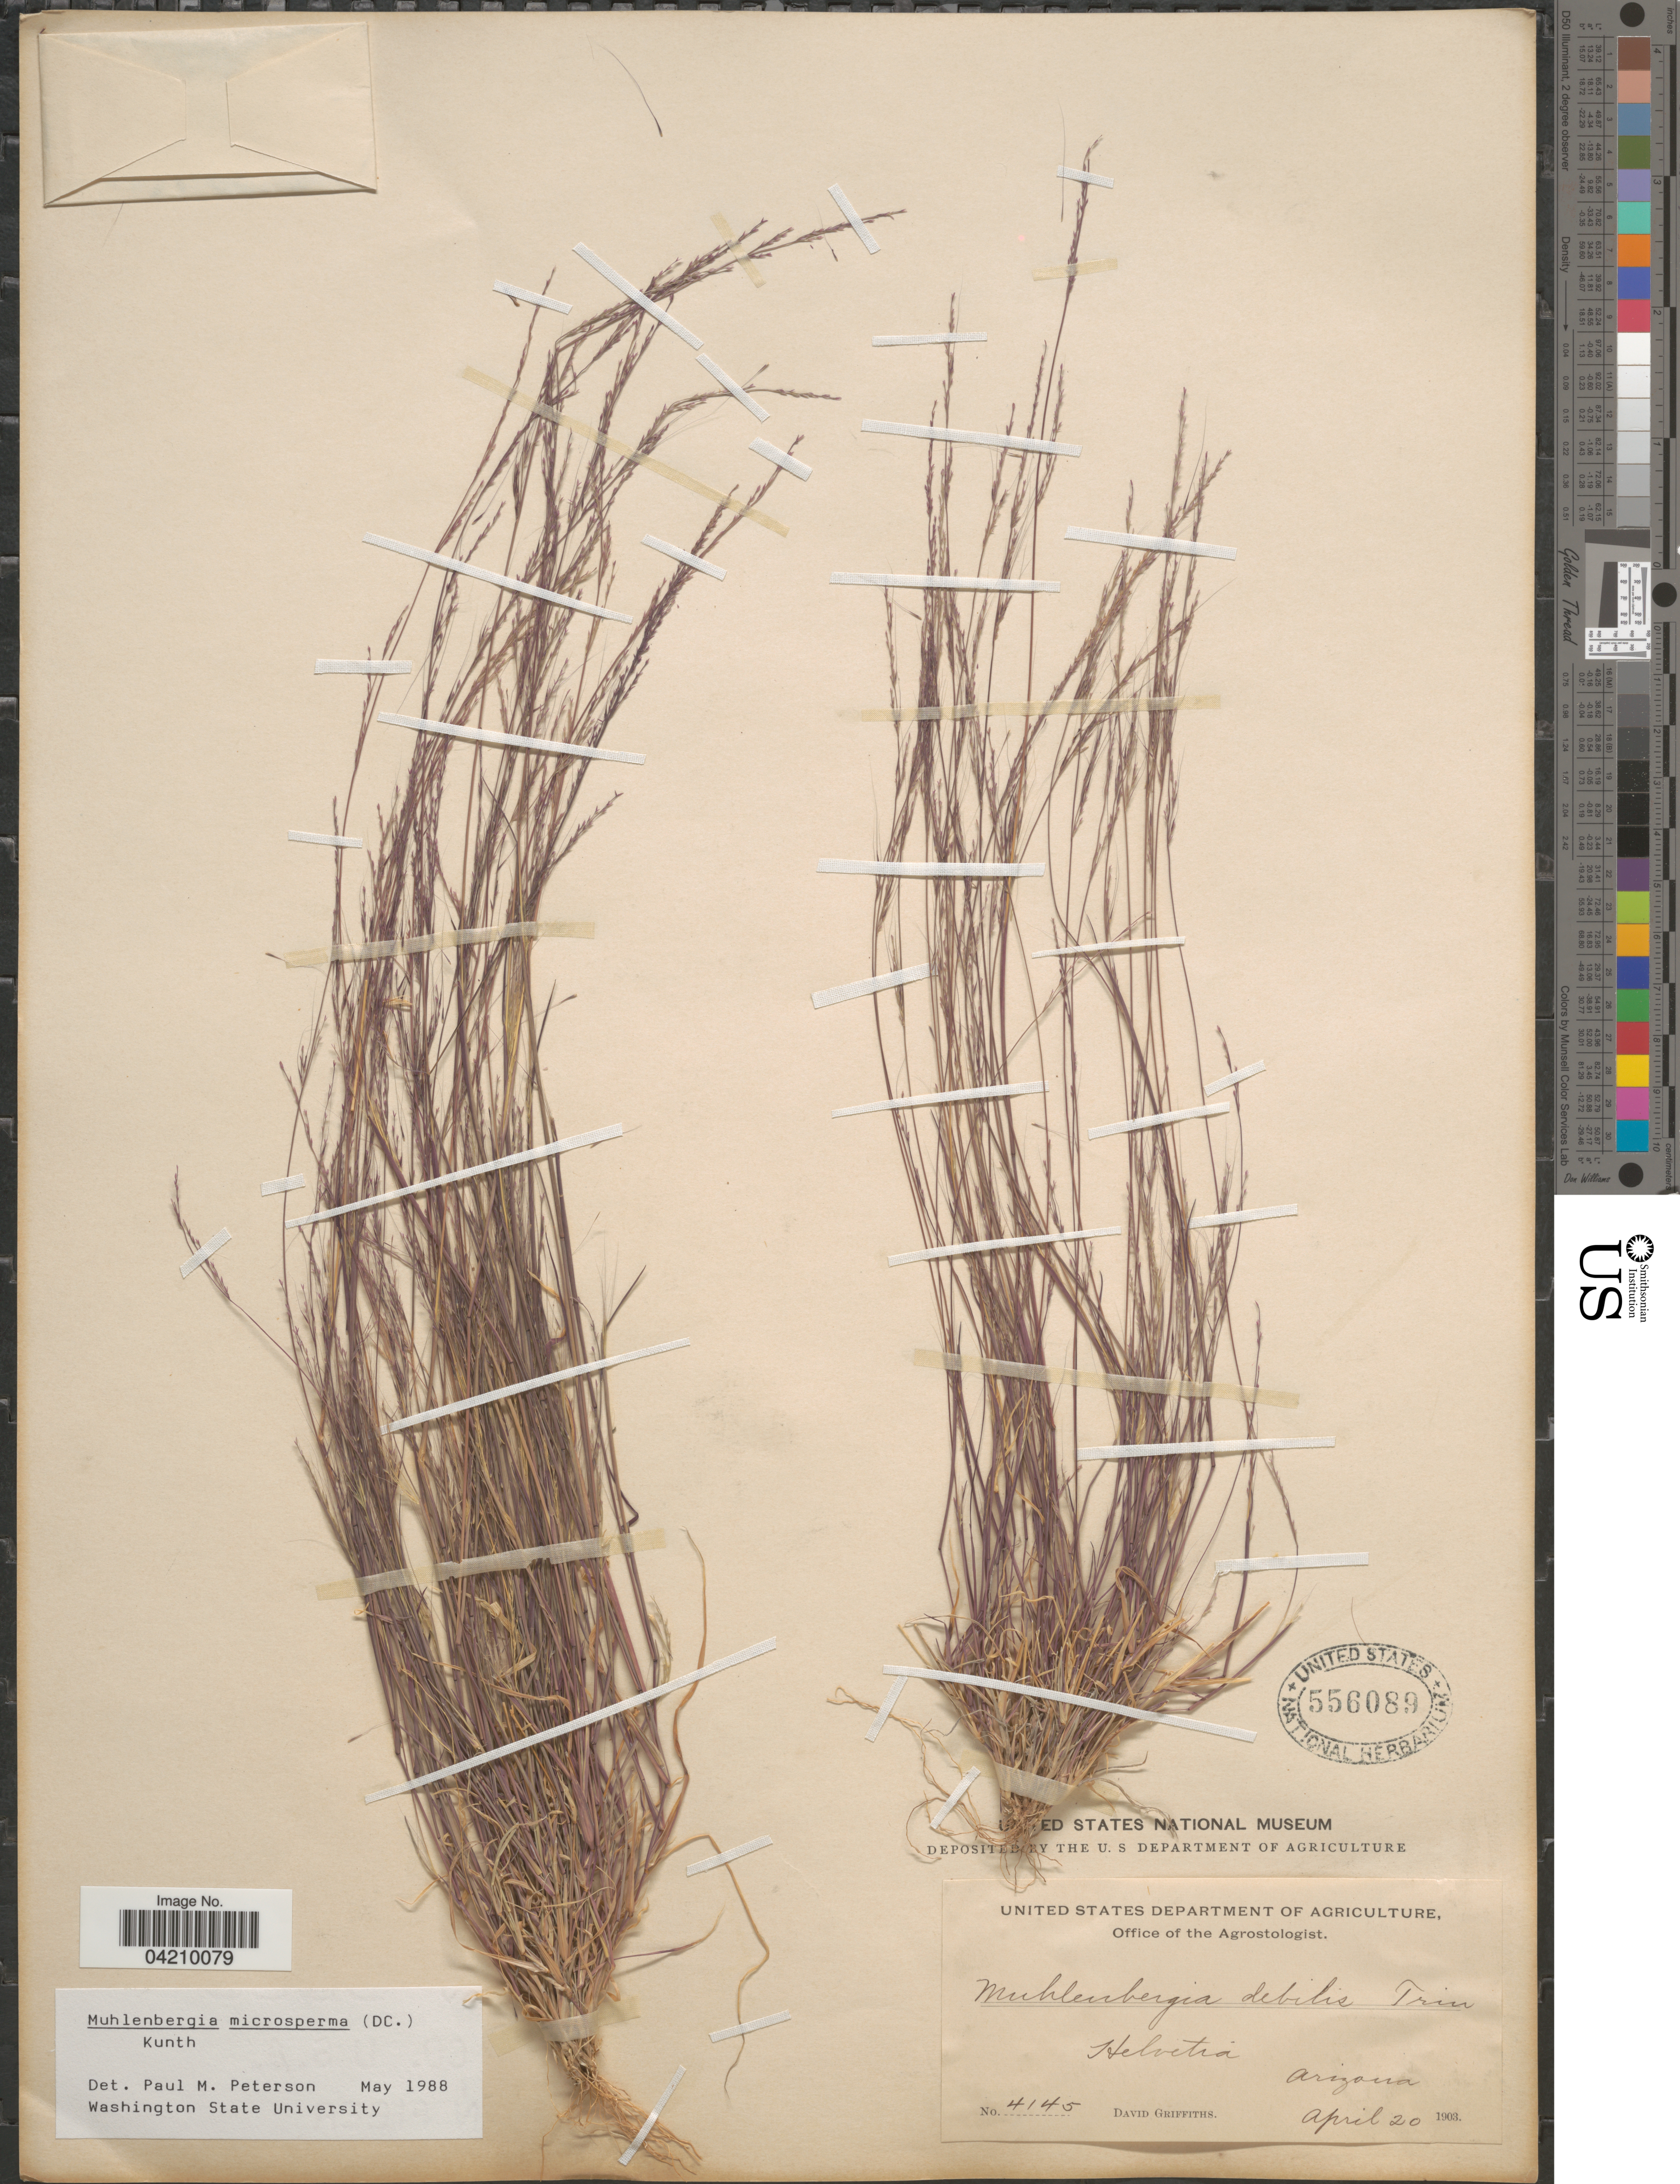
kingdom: Plantae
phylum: Tracheophyta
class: Liliopsida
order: Poales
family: Poaceae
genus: Muhlenbergia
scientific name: Muhlenbergia microsperma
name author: (DC.) Kunth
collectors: D. Griffiths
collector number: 4145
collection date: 1903-04-20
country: United States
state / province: Arizona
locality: Helvetia.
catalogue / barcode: US 556089